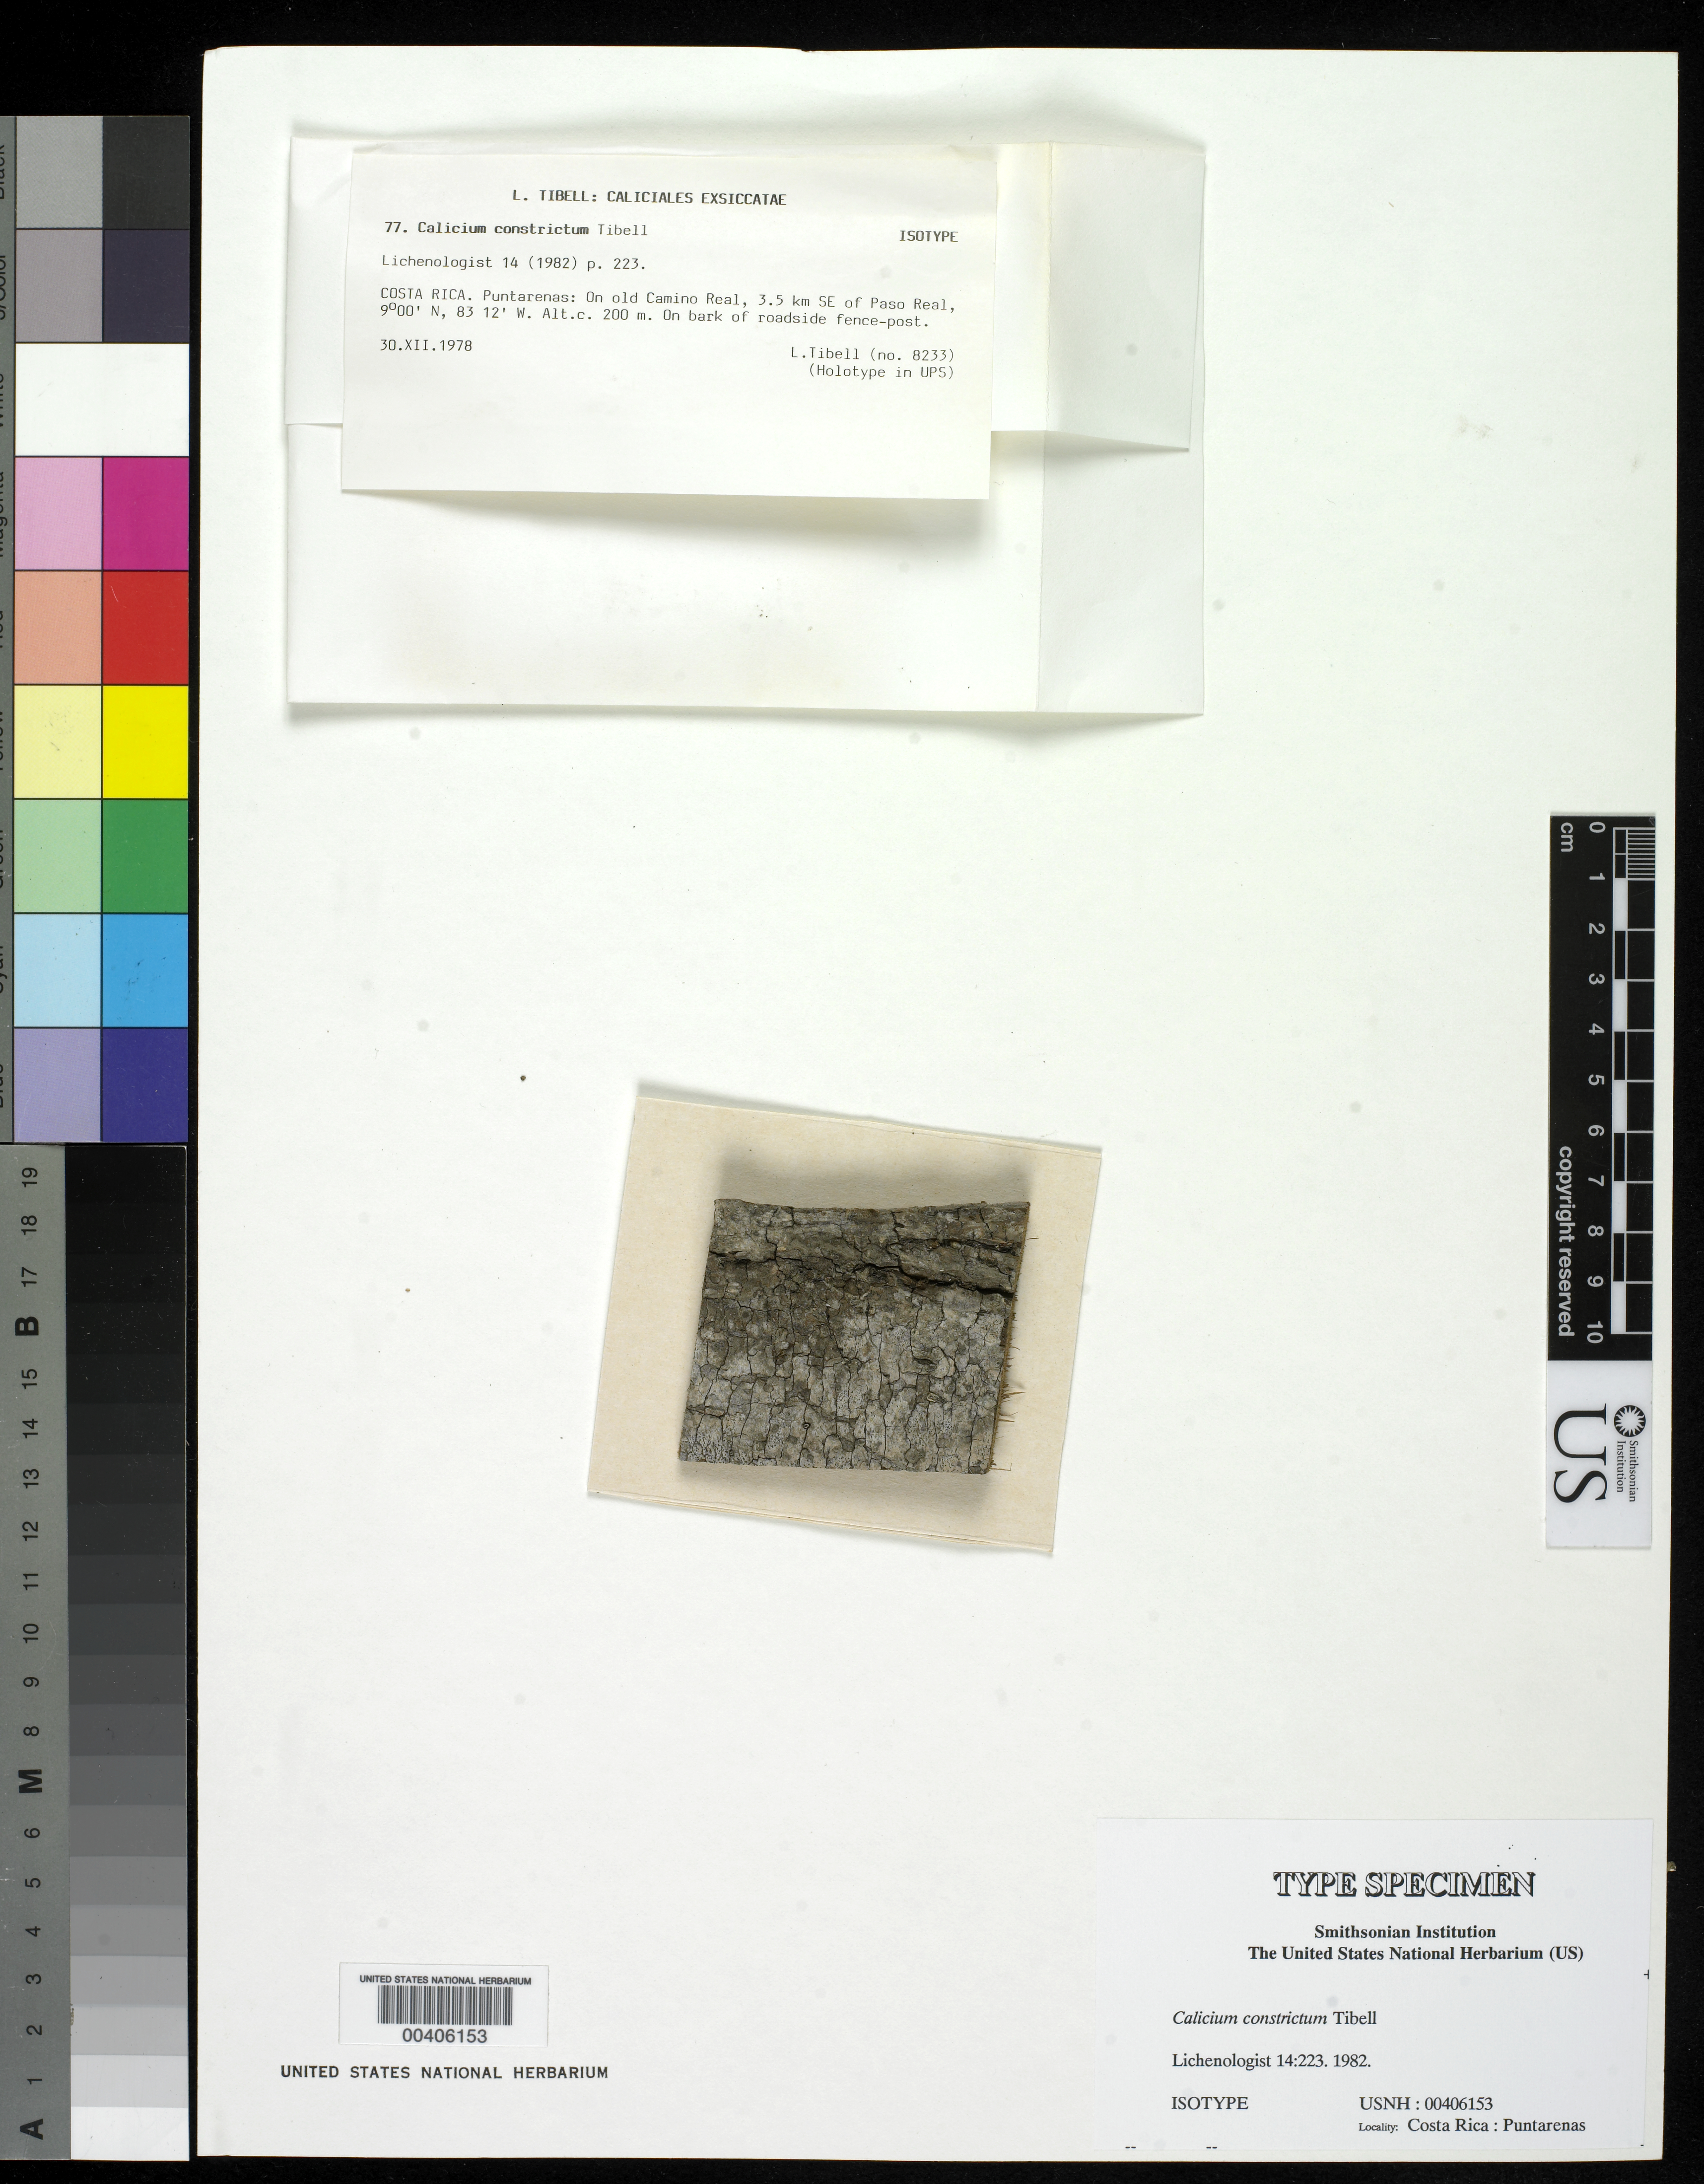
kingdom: Fungi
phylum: Ascomycota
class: Lecanoromycetes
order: Caliciales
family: Caliciaceae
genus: Calicium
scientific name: Calicium constrictum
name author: Tibell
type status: Isotype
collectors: L. Tibell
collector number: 8233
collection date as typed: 30 Dec 1978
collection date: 1978-12-30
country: Costa Rica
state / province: Puntarenas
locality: Old Camino Real, 3.5 km SE of Paso Real.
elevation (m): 200